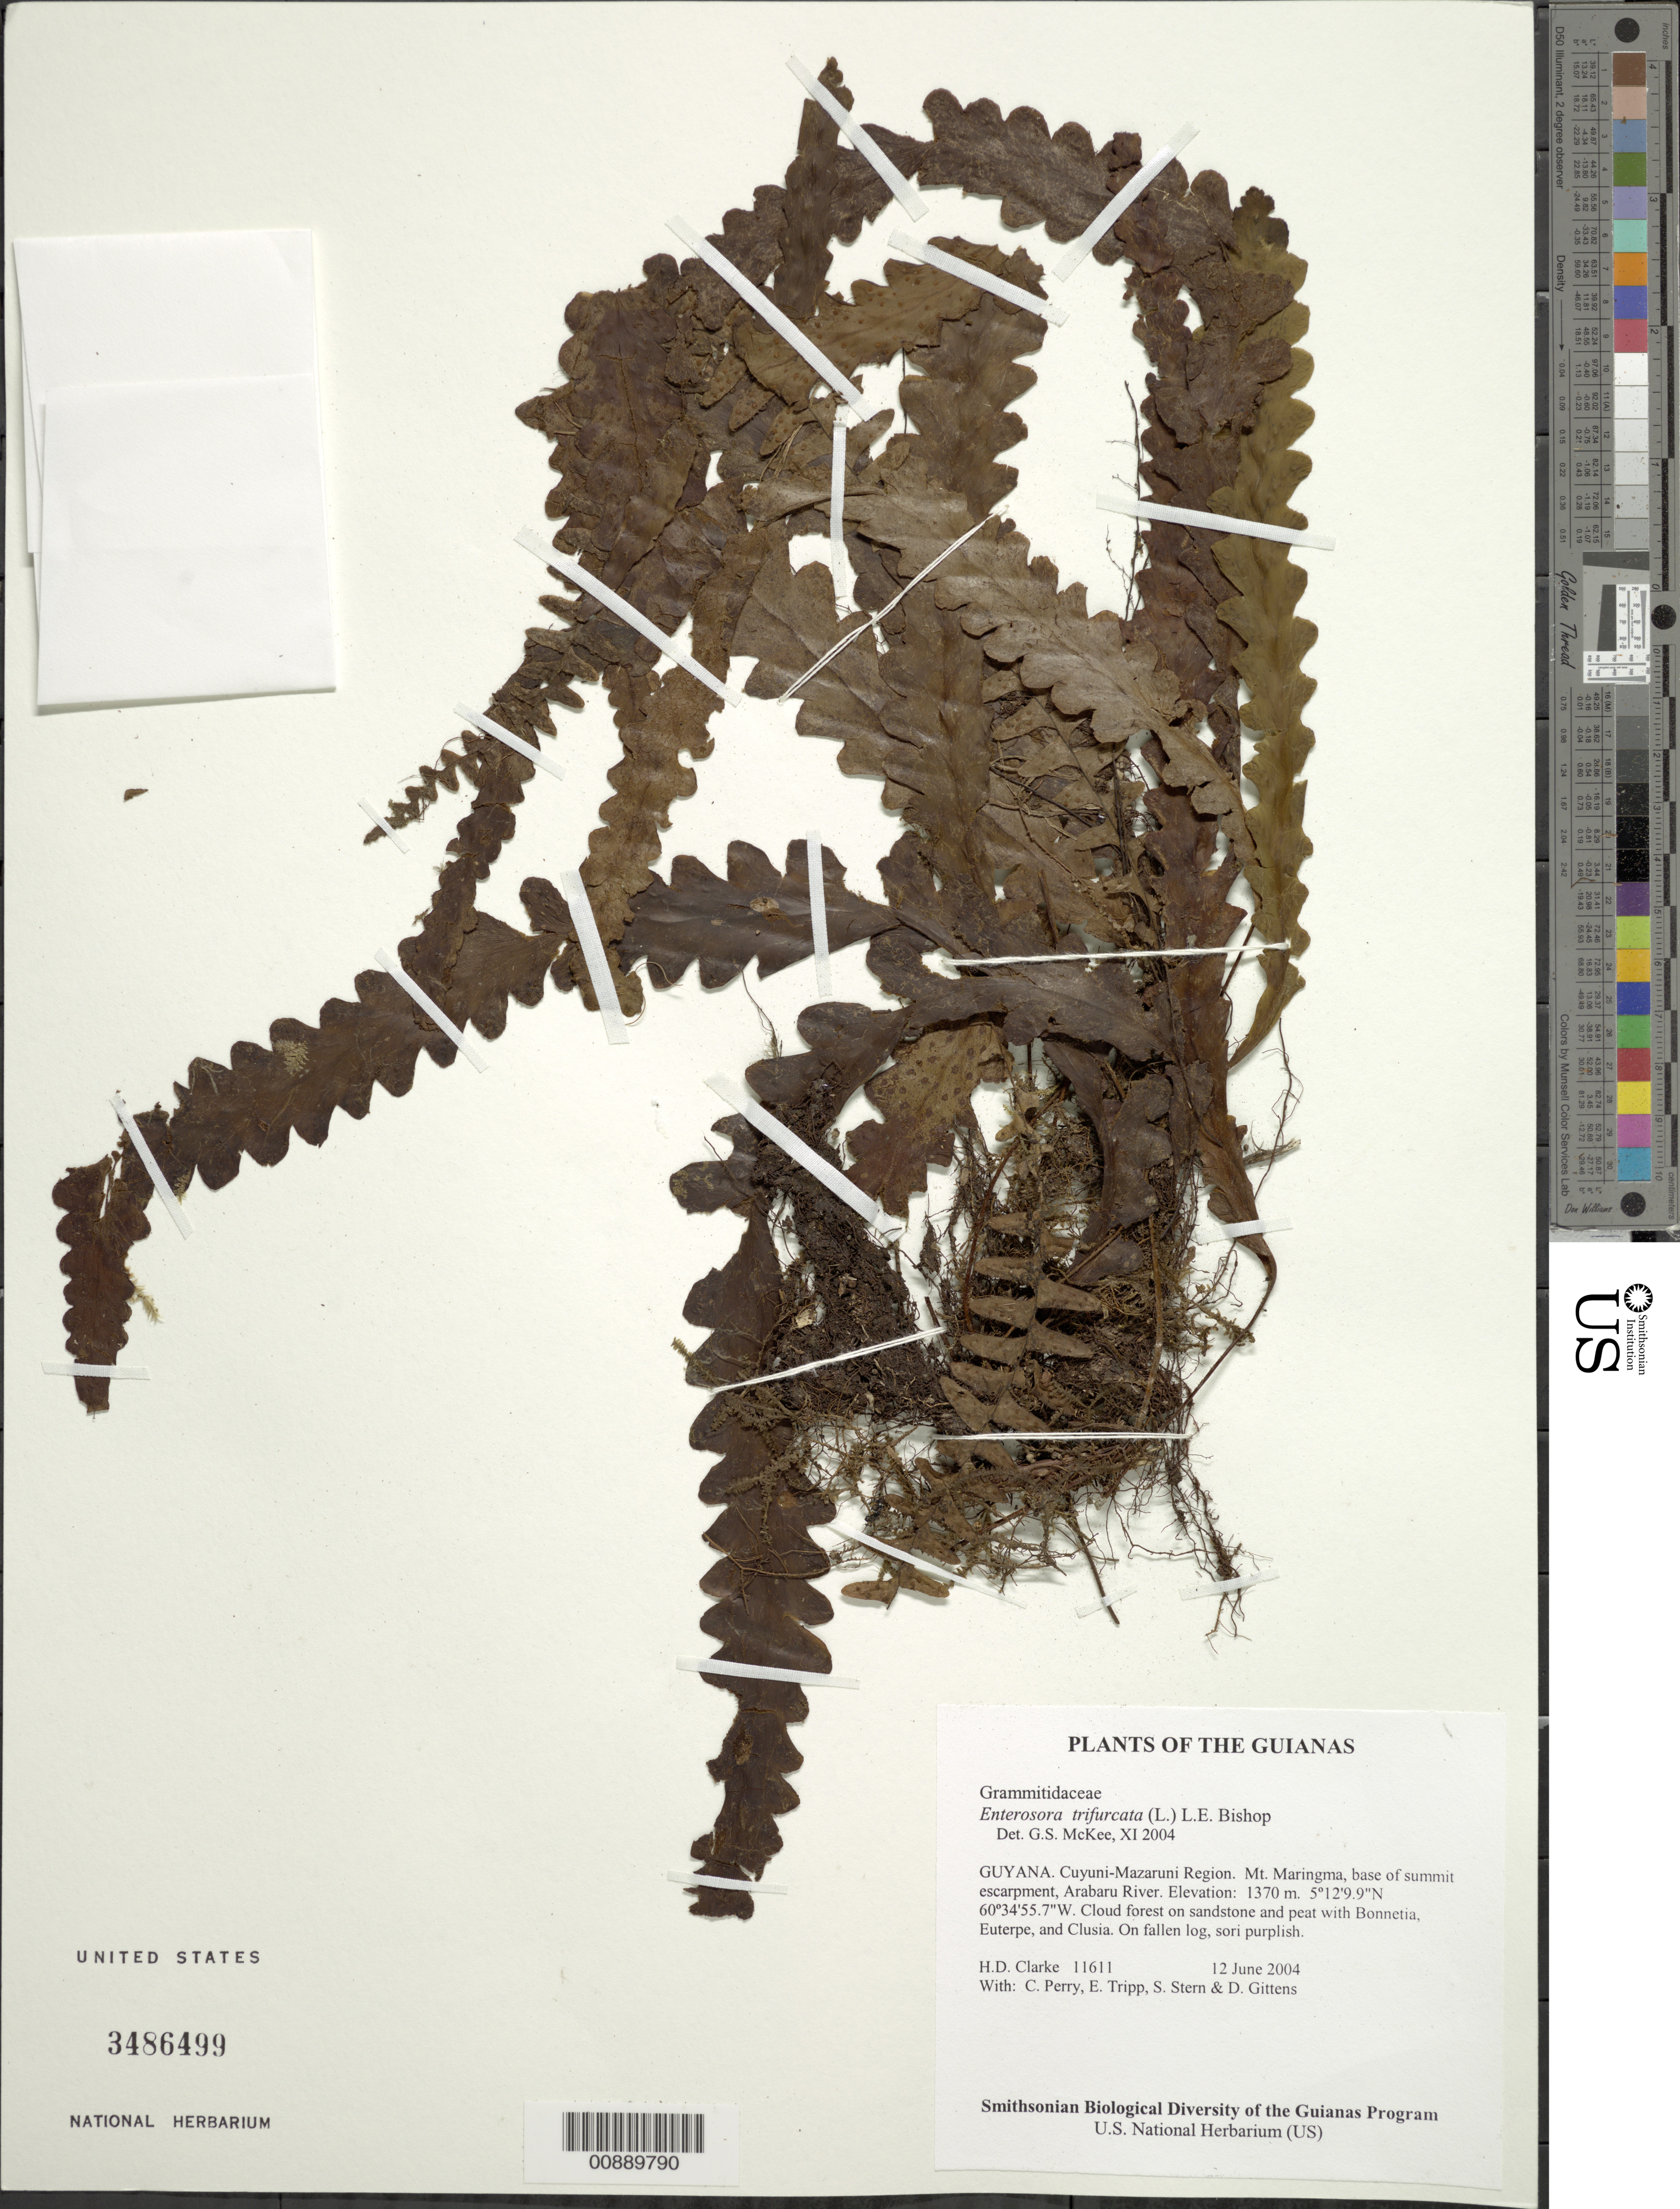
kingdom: Plantae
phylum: Tracheophyta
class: Polypodiopsida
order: Polypodiales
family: Polypodiaceae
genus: Enterosora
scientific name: Enterosora trifurcata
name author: (L.) L.E. Bishop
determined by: McKee, G. S., (US), NMNH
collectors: H. D. Clarke, C. Perry, E. Tripp, S. R. Stern & D. Gittens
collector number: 11611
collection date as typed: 12 June 2004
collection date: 2004-06-12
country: Guyana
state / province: Cuyuni-Mazaruni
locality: Mt. Maringma, base of summit escarpment, Arabaru River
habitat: Cloud forest on sandstone and peat with Bonnetia, Euterpe, and Clusia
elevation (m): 1370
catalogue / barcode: US 3486499